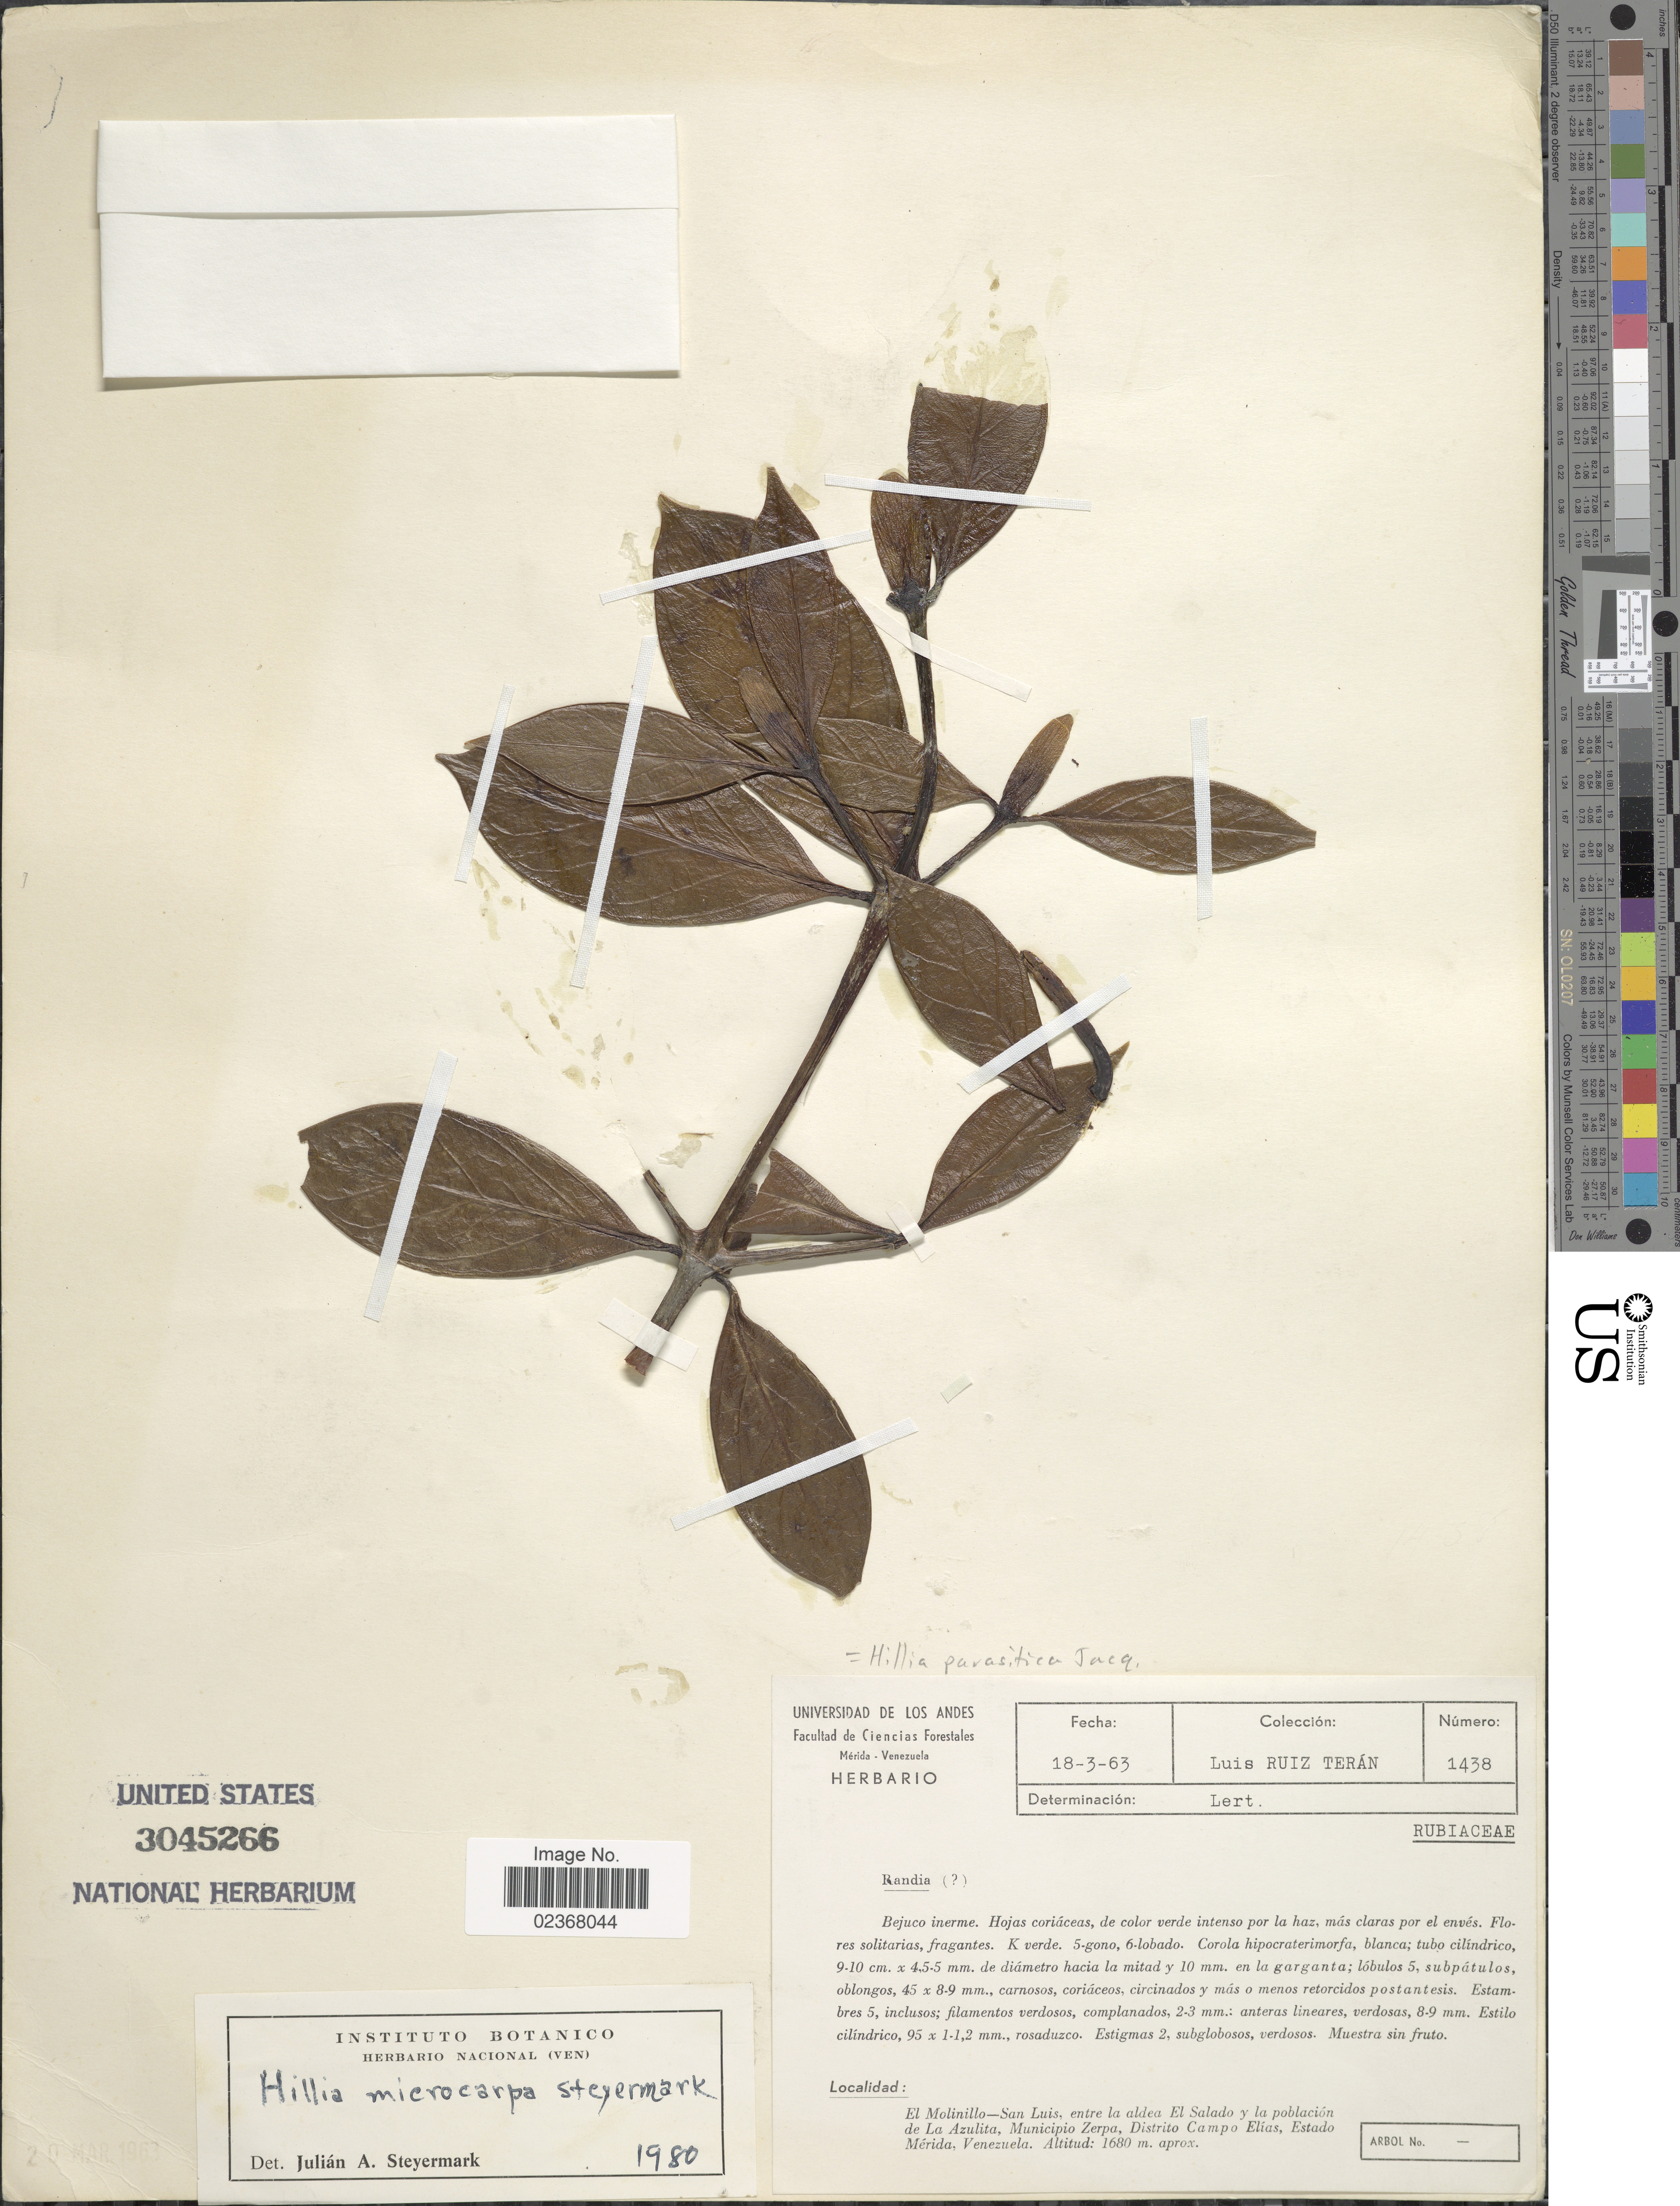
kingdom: Plantae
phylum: Tracheophyta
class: Magnoliopsida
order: Gentianales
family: Rubiaceae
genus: Hillia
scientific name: Hillia parasitica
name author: Jacq.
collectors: L. E. Ruíz-Terán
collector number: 1438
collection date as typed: Transcribed d/m/y: 18/3/63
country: Venezuela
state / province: Mérida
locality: El Molinillo, San Luis, entre la aldea, El Salado y la poblacion de La Azulita, Municipio Zerpa, Distrito Campo Elias, Estado Merida, Venezuela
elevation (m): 1680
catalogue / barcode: US 3045266